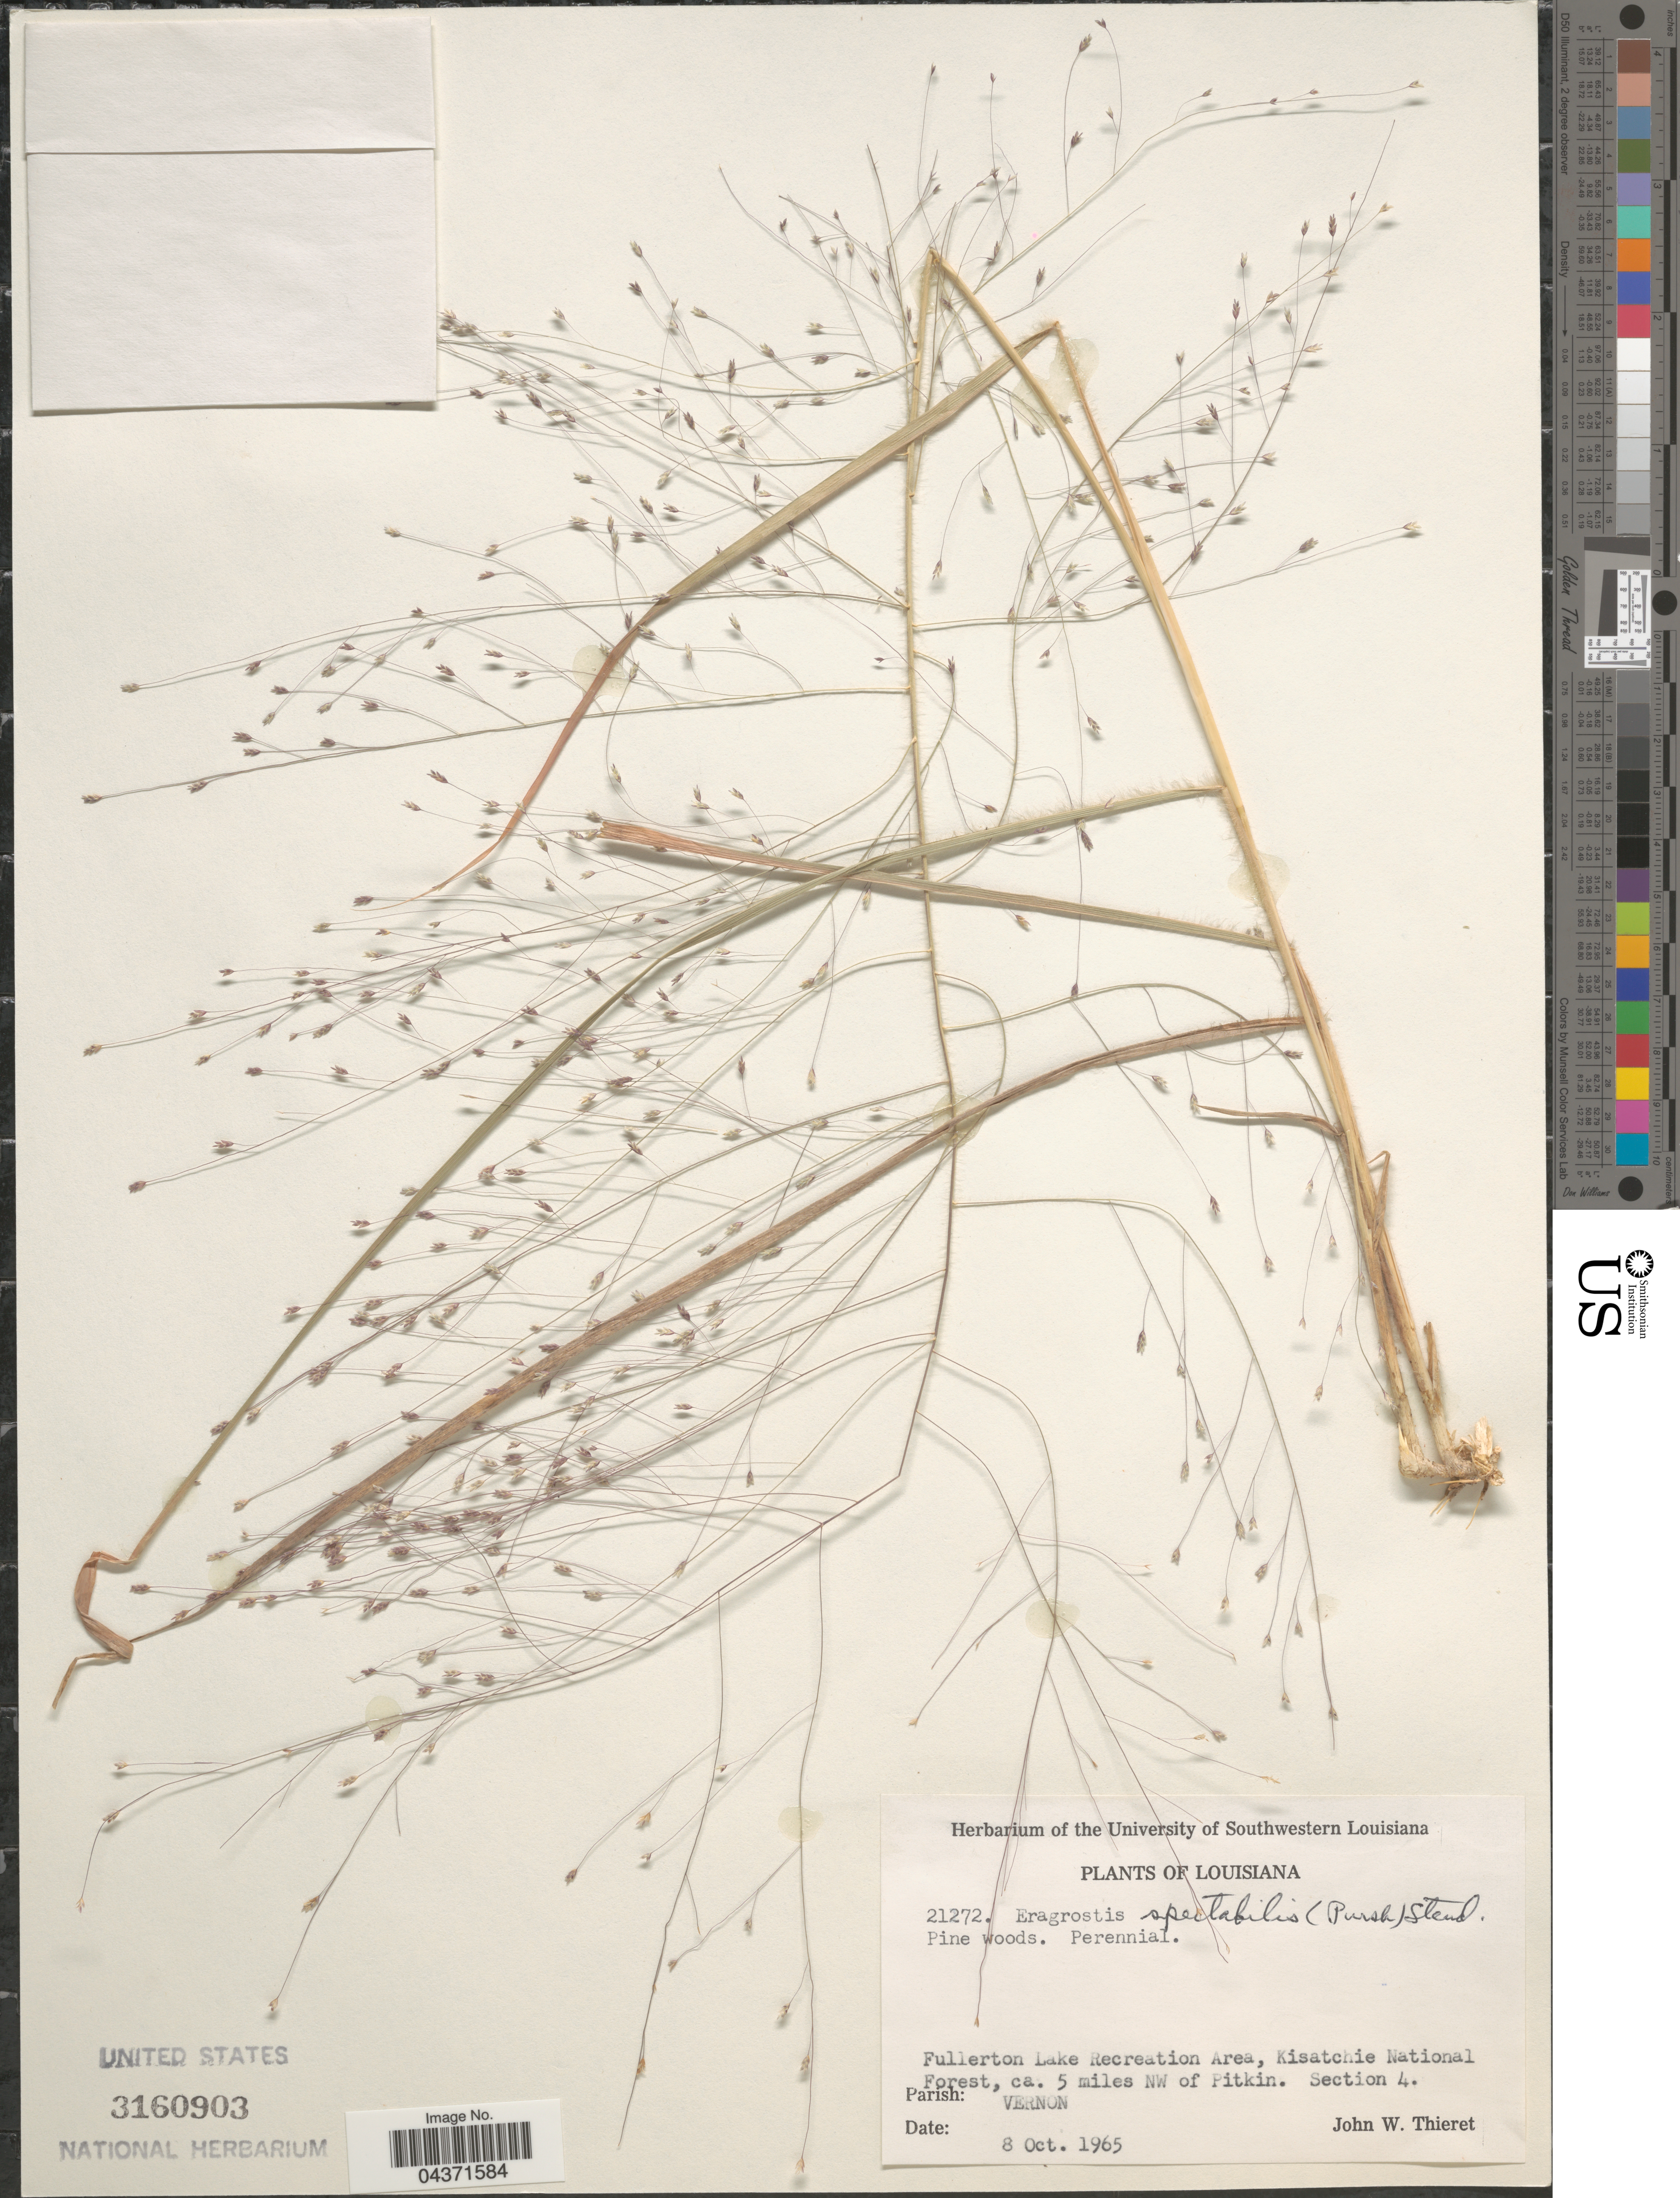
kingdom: Plantae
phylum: Tracheophyta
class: Liliopsida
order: Poales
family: Poaceae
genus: Eragrostis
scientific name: Eragrostis spectabilis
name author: (Pursh) Steud.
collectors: J. W. Thieret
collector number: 21272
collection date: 1965-10-08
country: United States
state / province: Louisiana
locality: Fullerton Lake Recreation Area, Kisatchie National Forest, ca. 5 miles NW of Pitkin. Section 4. Parish: Vernon.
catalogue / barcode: US 3160903